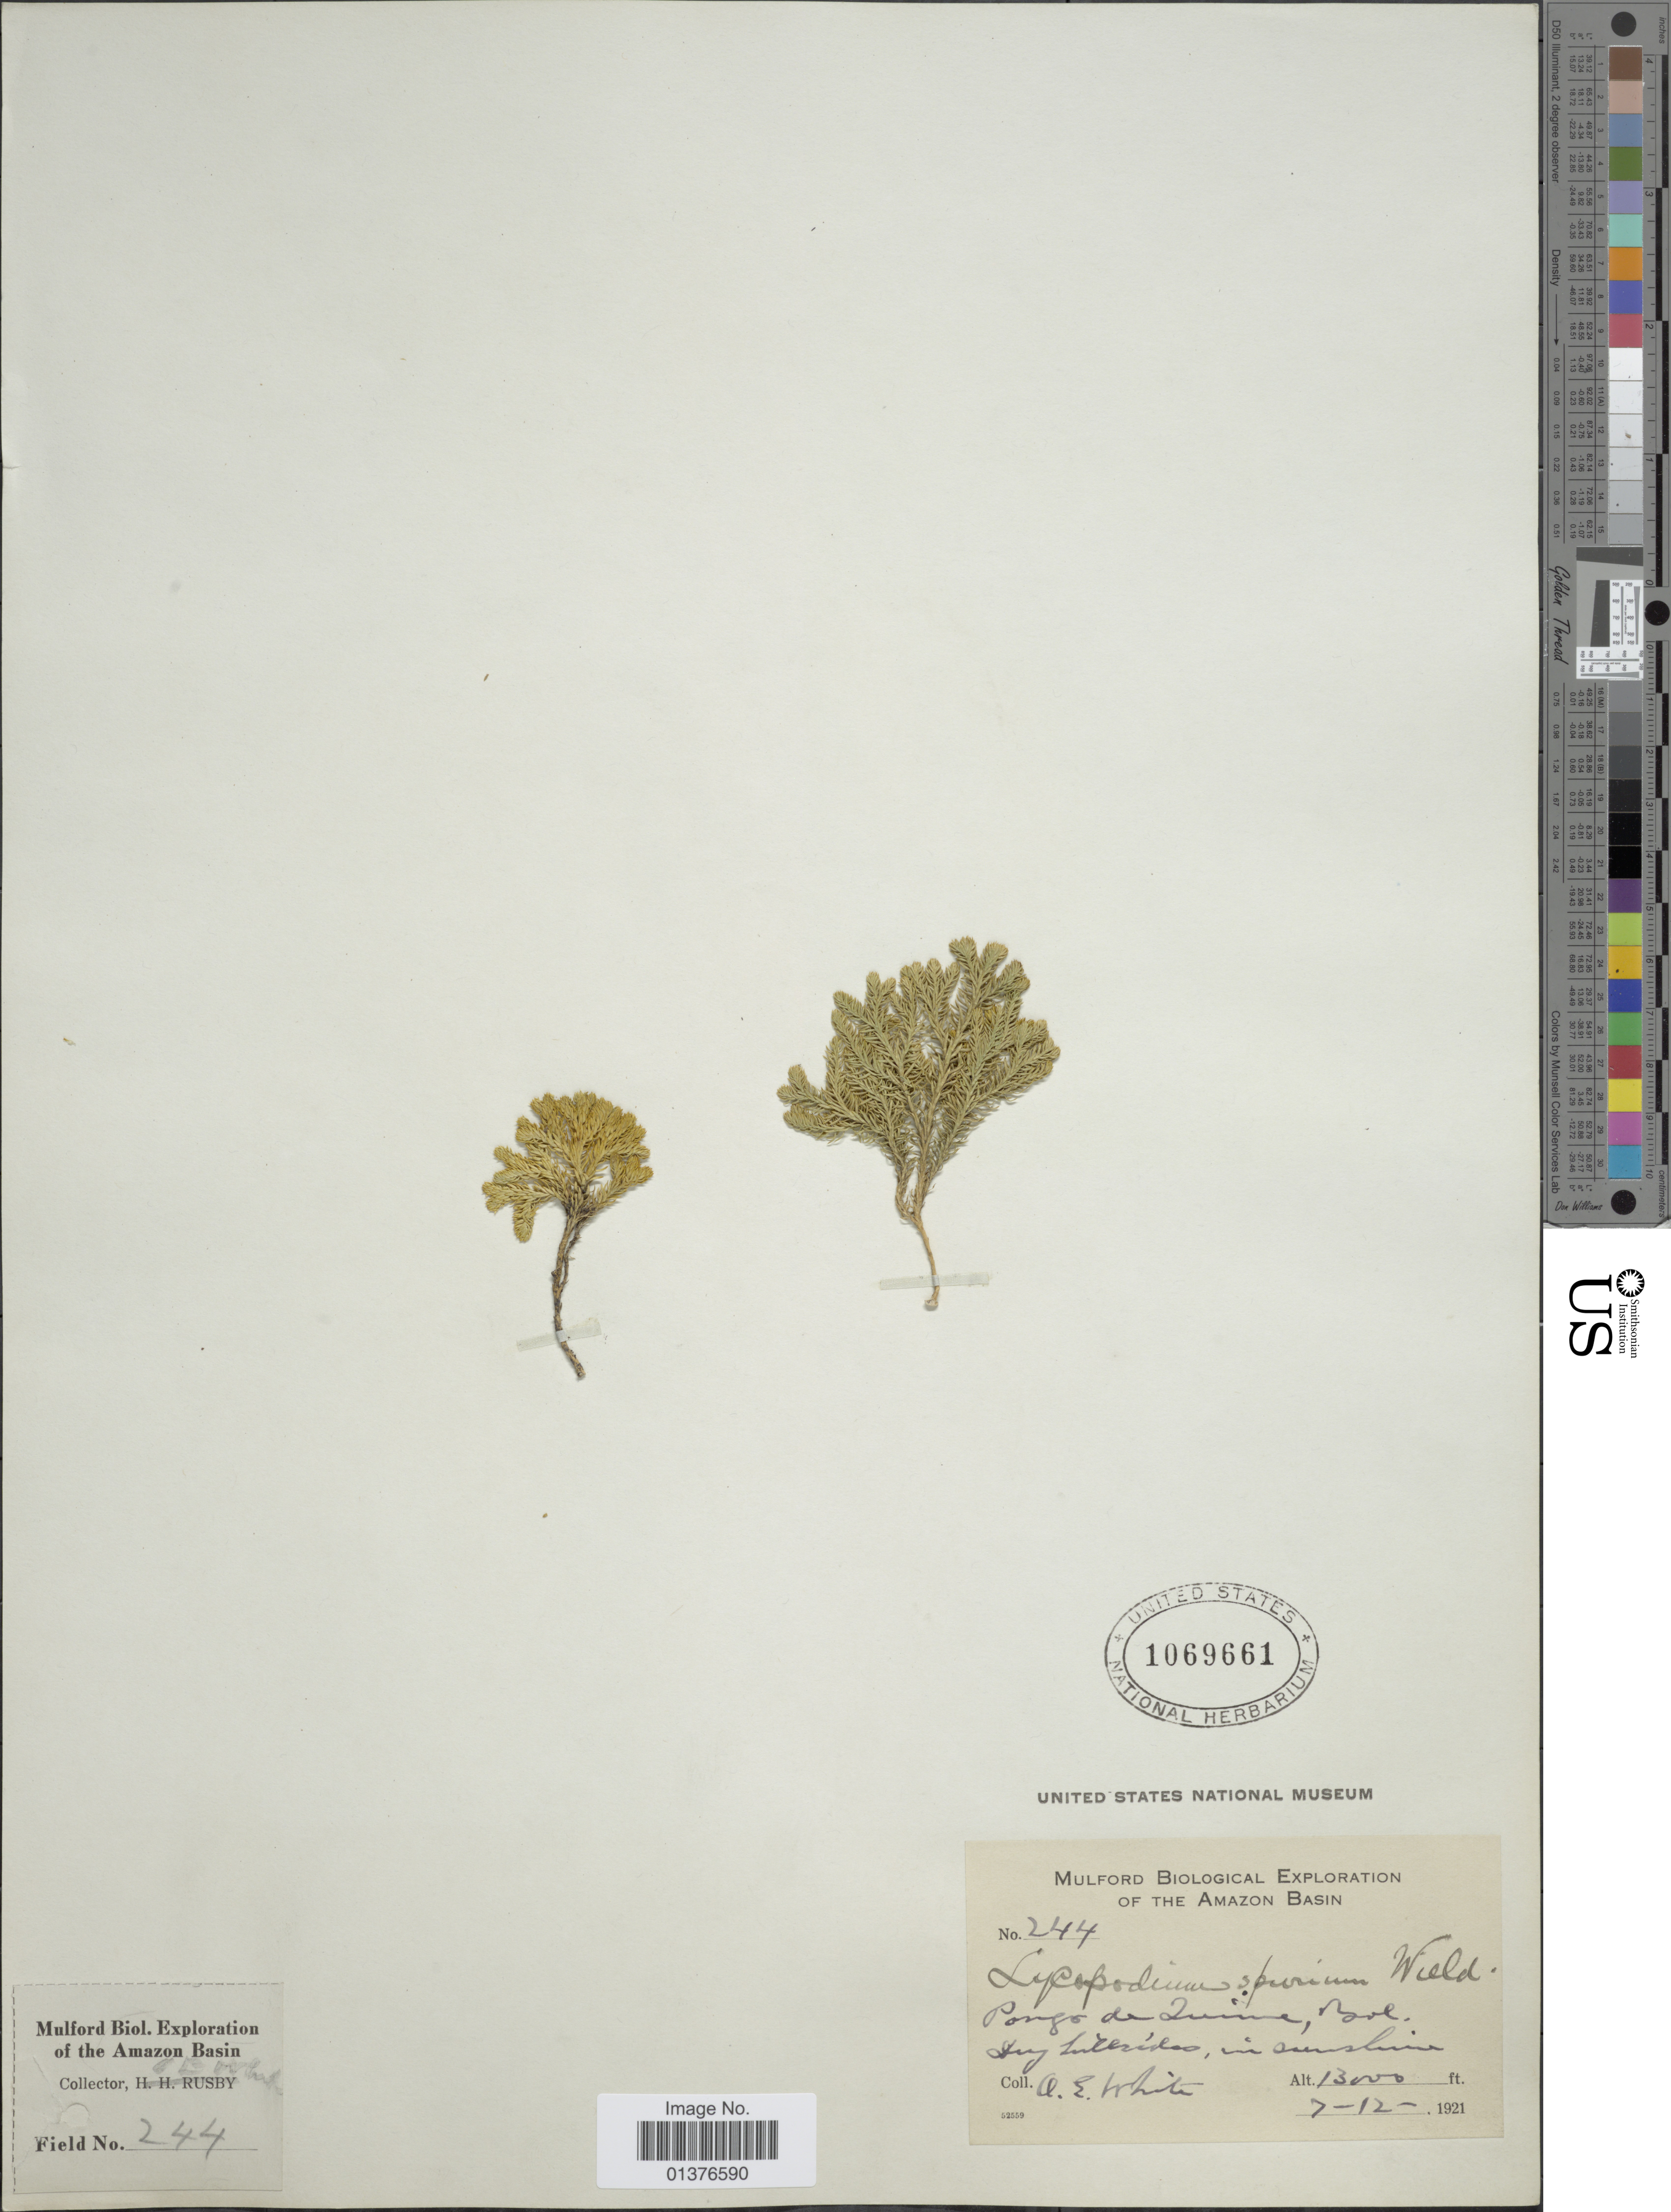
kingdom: Plantae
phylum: Tracheophyta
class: Lycopodiopsida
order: Lycopodiales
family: Lycopodiaceae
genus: Austrolycopodium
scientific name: Austrolycopodium magellanicum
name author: (P. Beauv.) Holub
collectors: O. E. White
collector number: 244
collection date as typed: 7-12-1921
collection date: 1921-07-12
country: Bolivia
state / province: La Paz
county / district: Inquisivi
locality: Pongo de Quime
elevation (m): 3962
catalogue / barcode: US 1069661